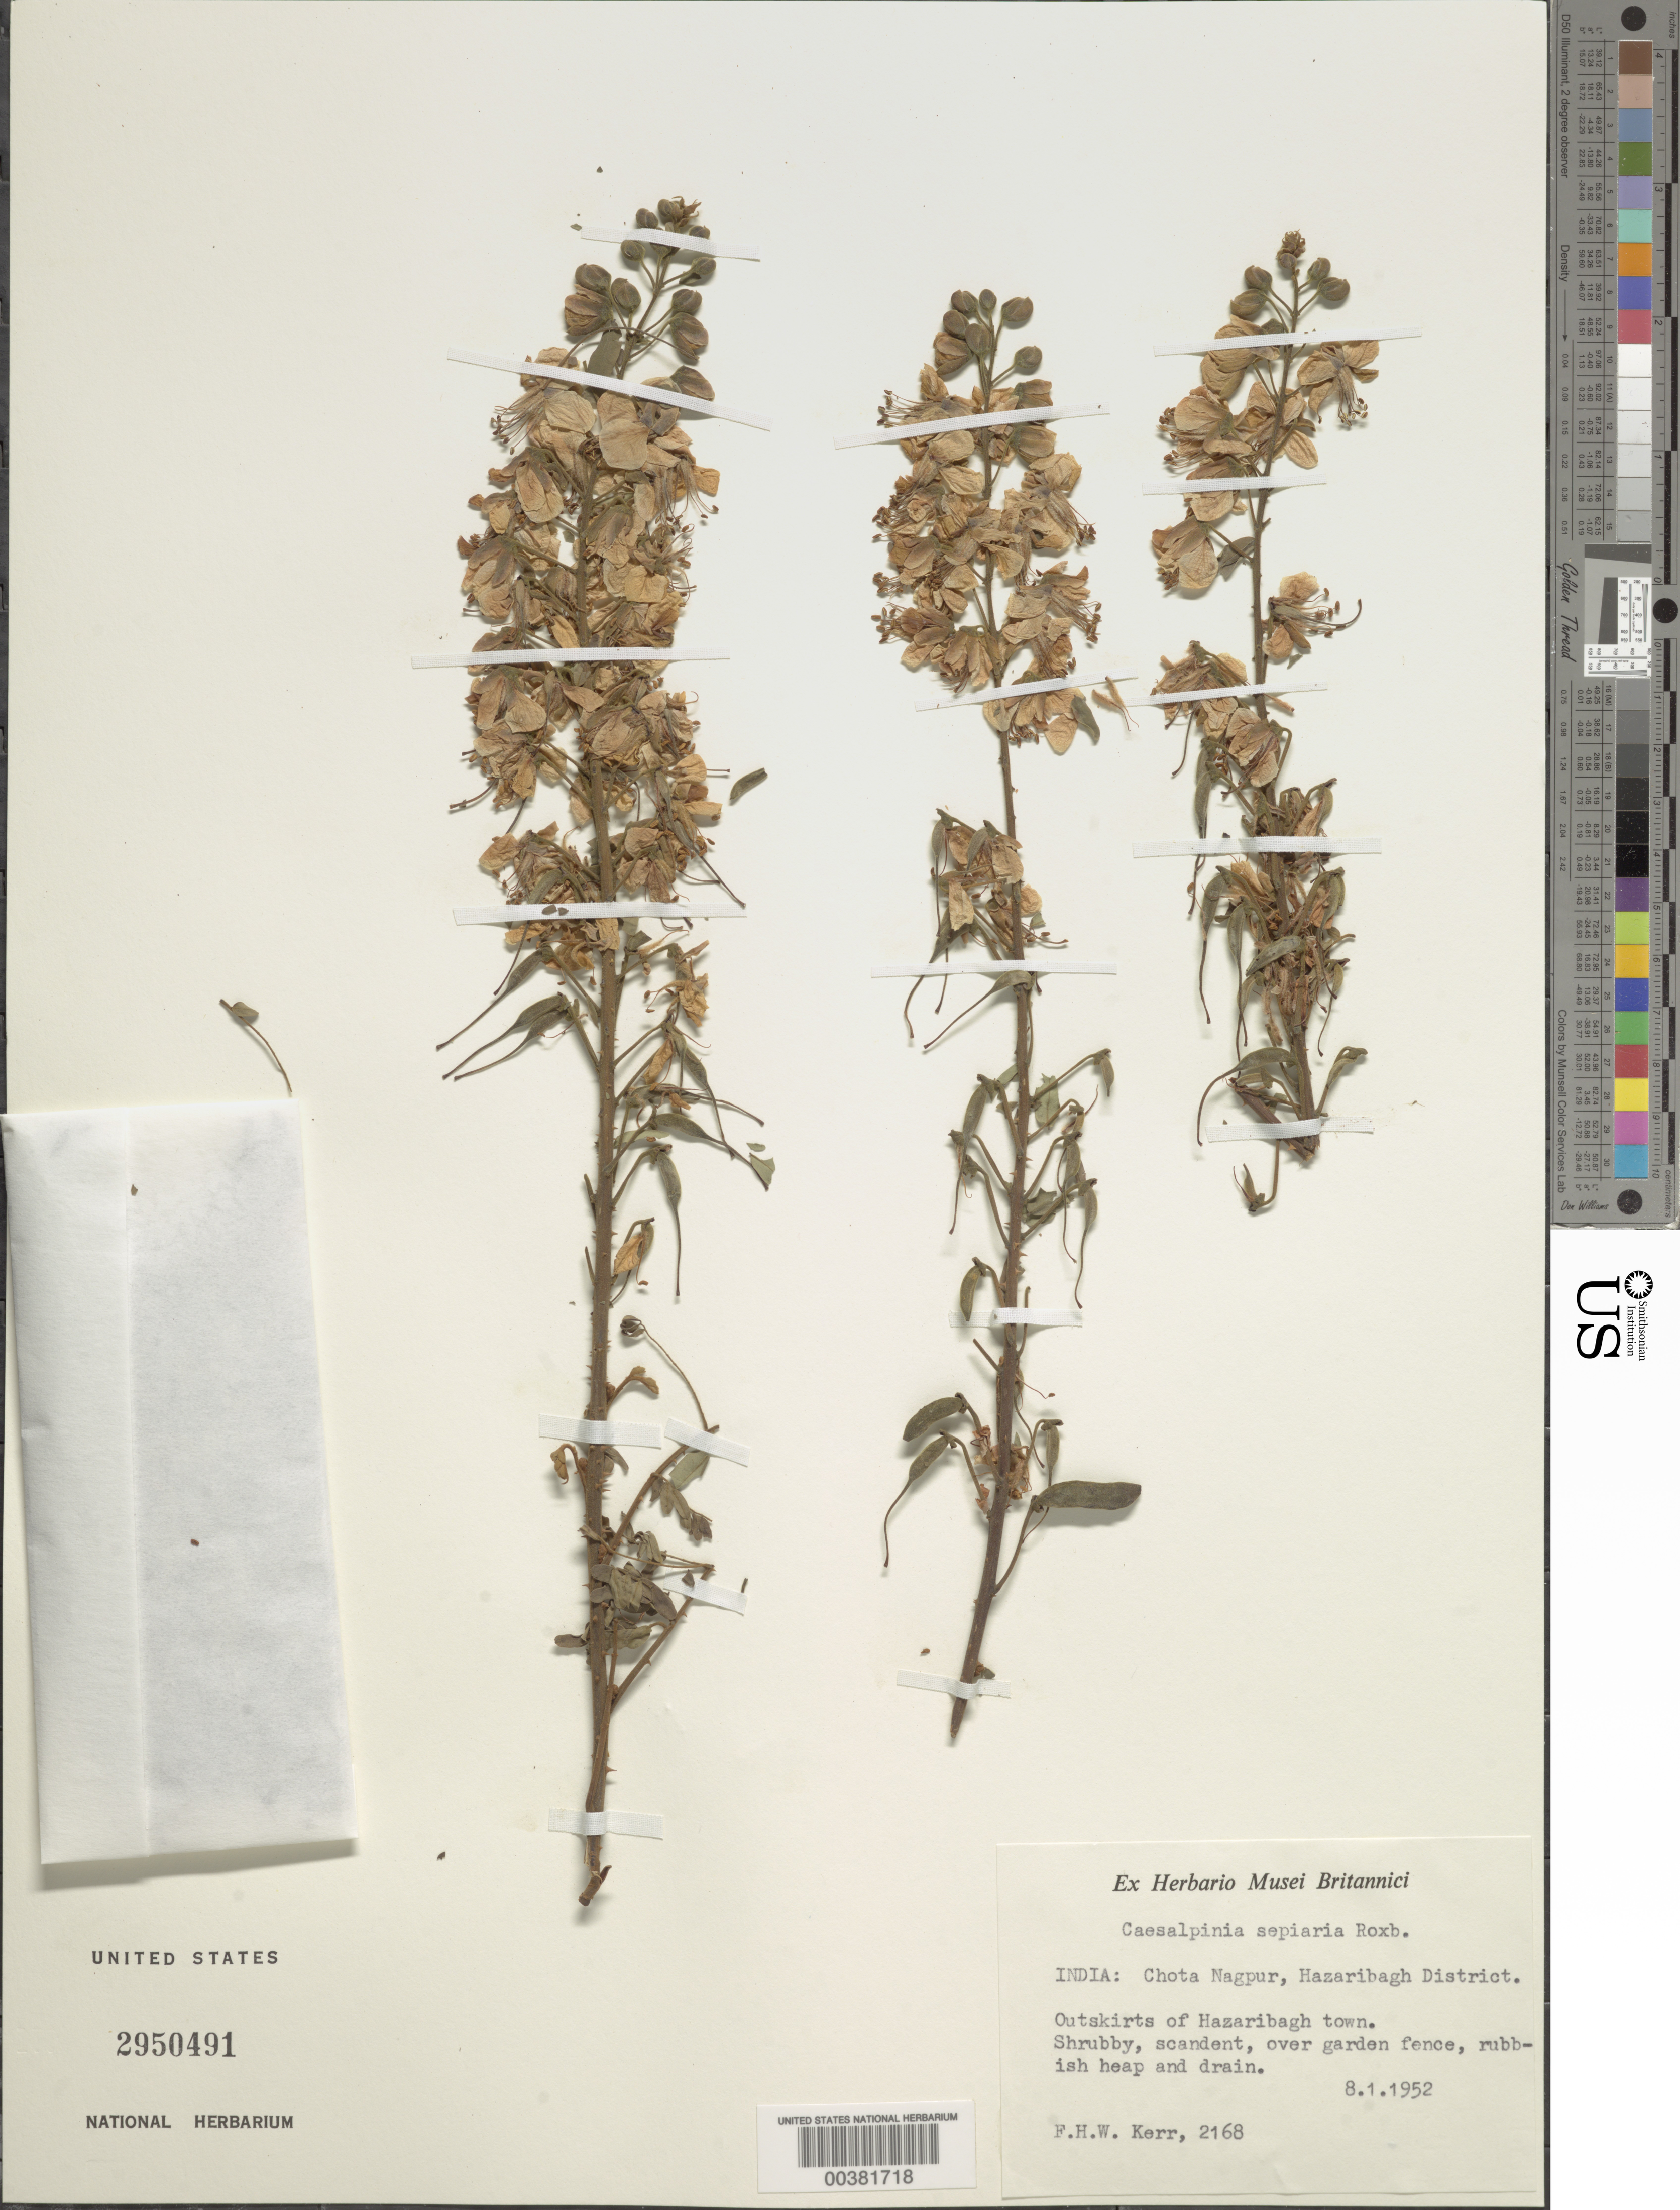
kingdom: Plantae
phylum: Tracheophyta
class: Magnoliopsida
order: Fabales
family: Fabaceae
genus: Biancaea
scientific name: Biancaea decapetala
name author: (Roth) O. Deg.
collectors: F. H. W. Kerr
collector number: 2168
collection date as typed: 08 Jan 1952 or 08 Jan 1952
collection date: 1952-01-08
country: India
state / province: Bihar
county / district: Hazaribagh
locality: Chota nagpur, hazaribagh dist.; outskirts of hazaribagh town. [hazaribagh district now appears to be in new jharkhand state.]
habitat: Over garden fence, rubbish heap and drain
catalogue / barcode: US 2950491